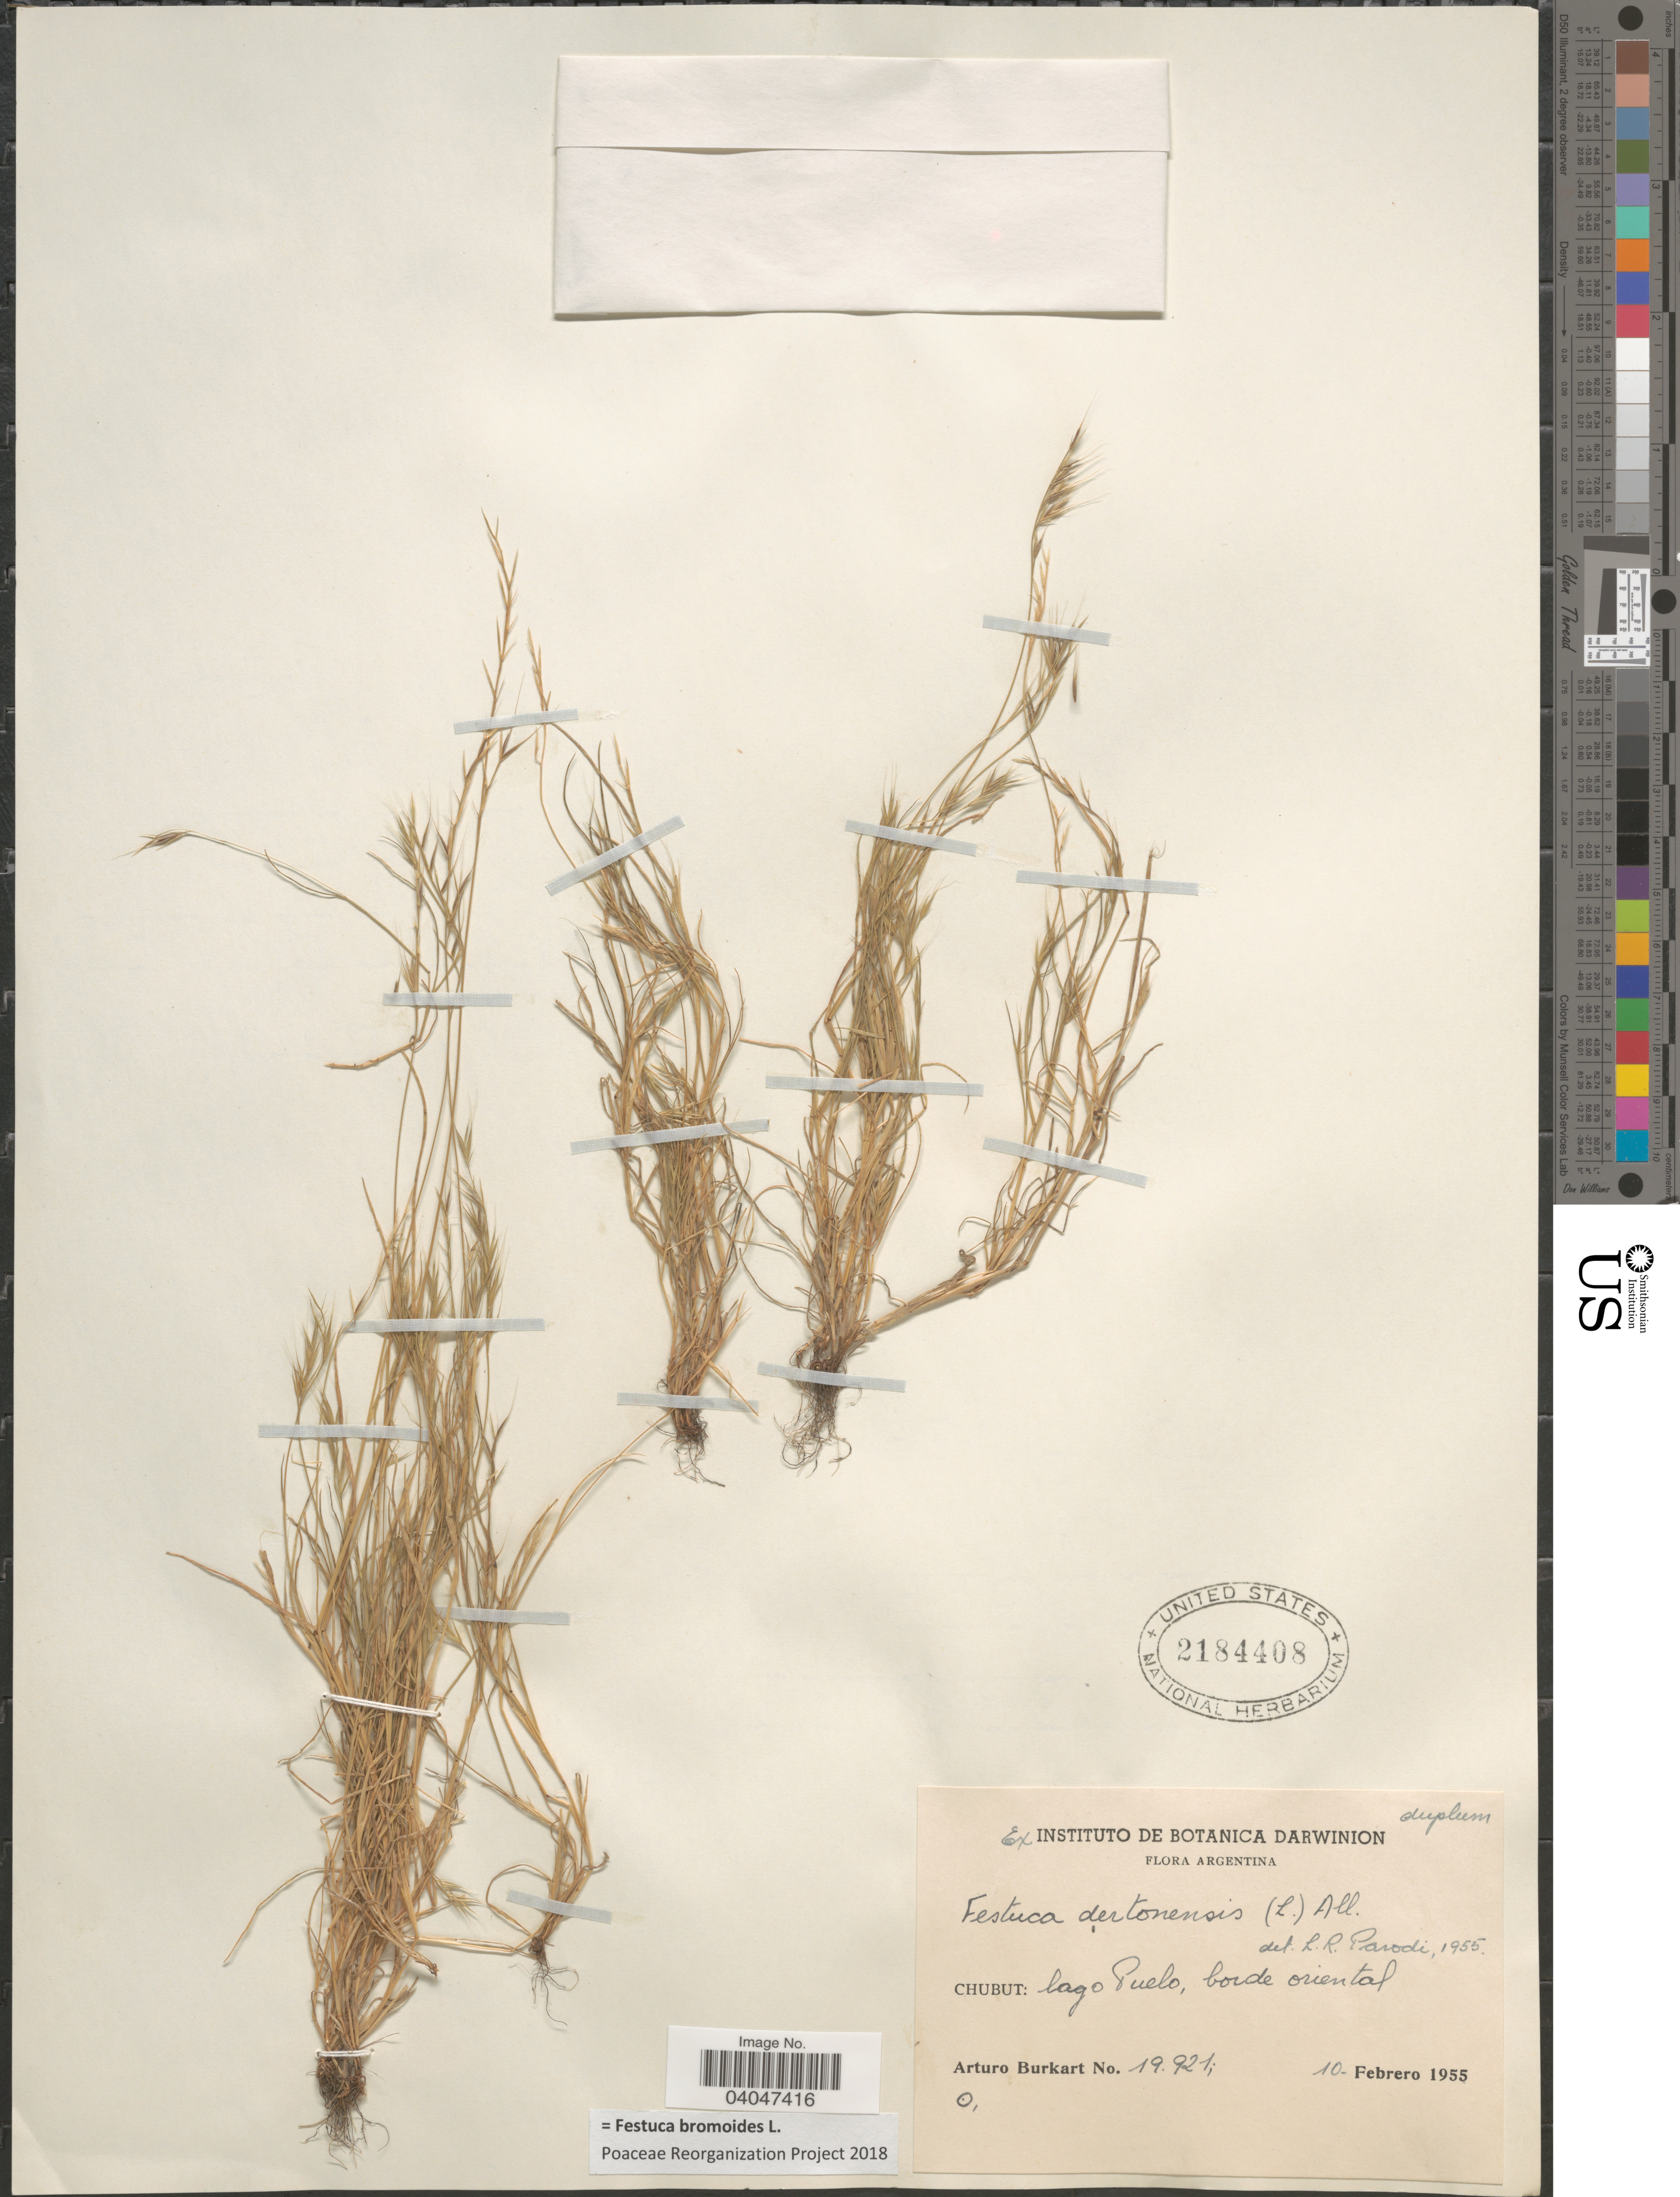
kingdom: Plantae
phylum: Tracheophyta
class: Liliopsida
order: Poales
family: Poaceae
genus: Festuca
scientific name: Festuca bromoides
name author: L.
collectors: A. E. Burkart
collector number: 19921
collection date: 1955-02-10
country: Argentina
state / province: Chubut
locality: Lago Puelo, borde oriental.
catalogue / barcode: US 2184408